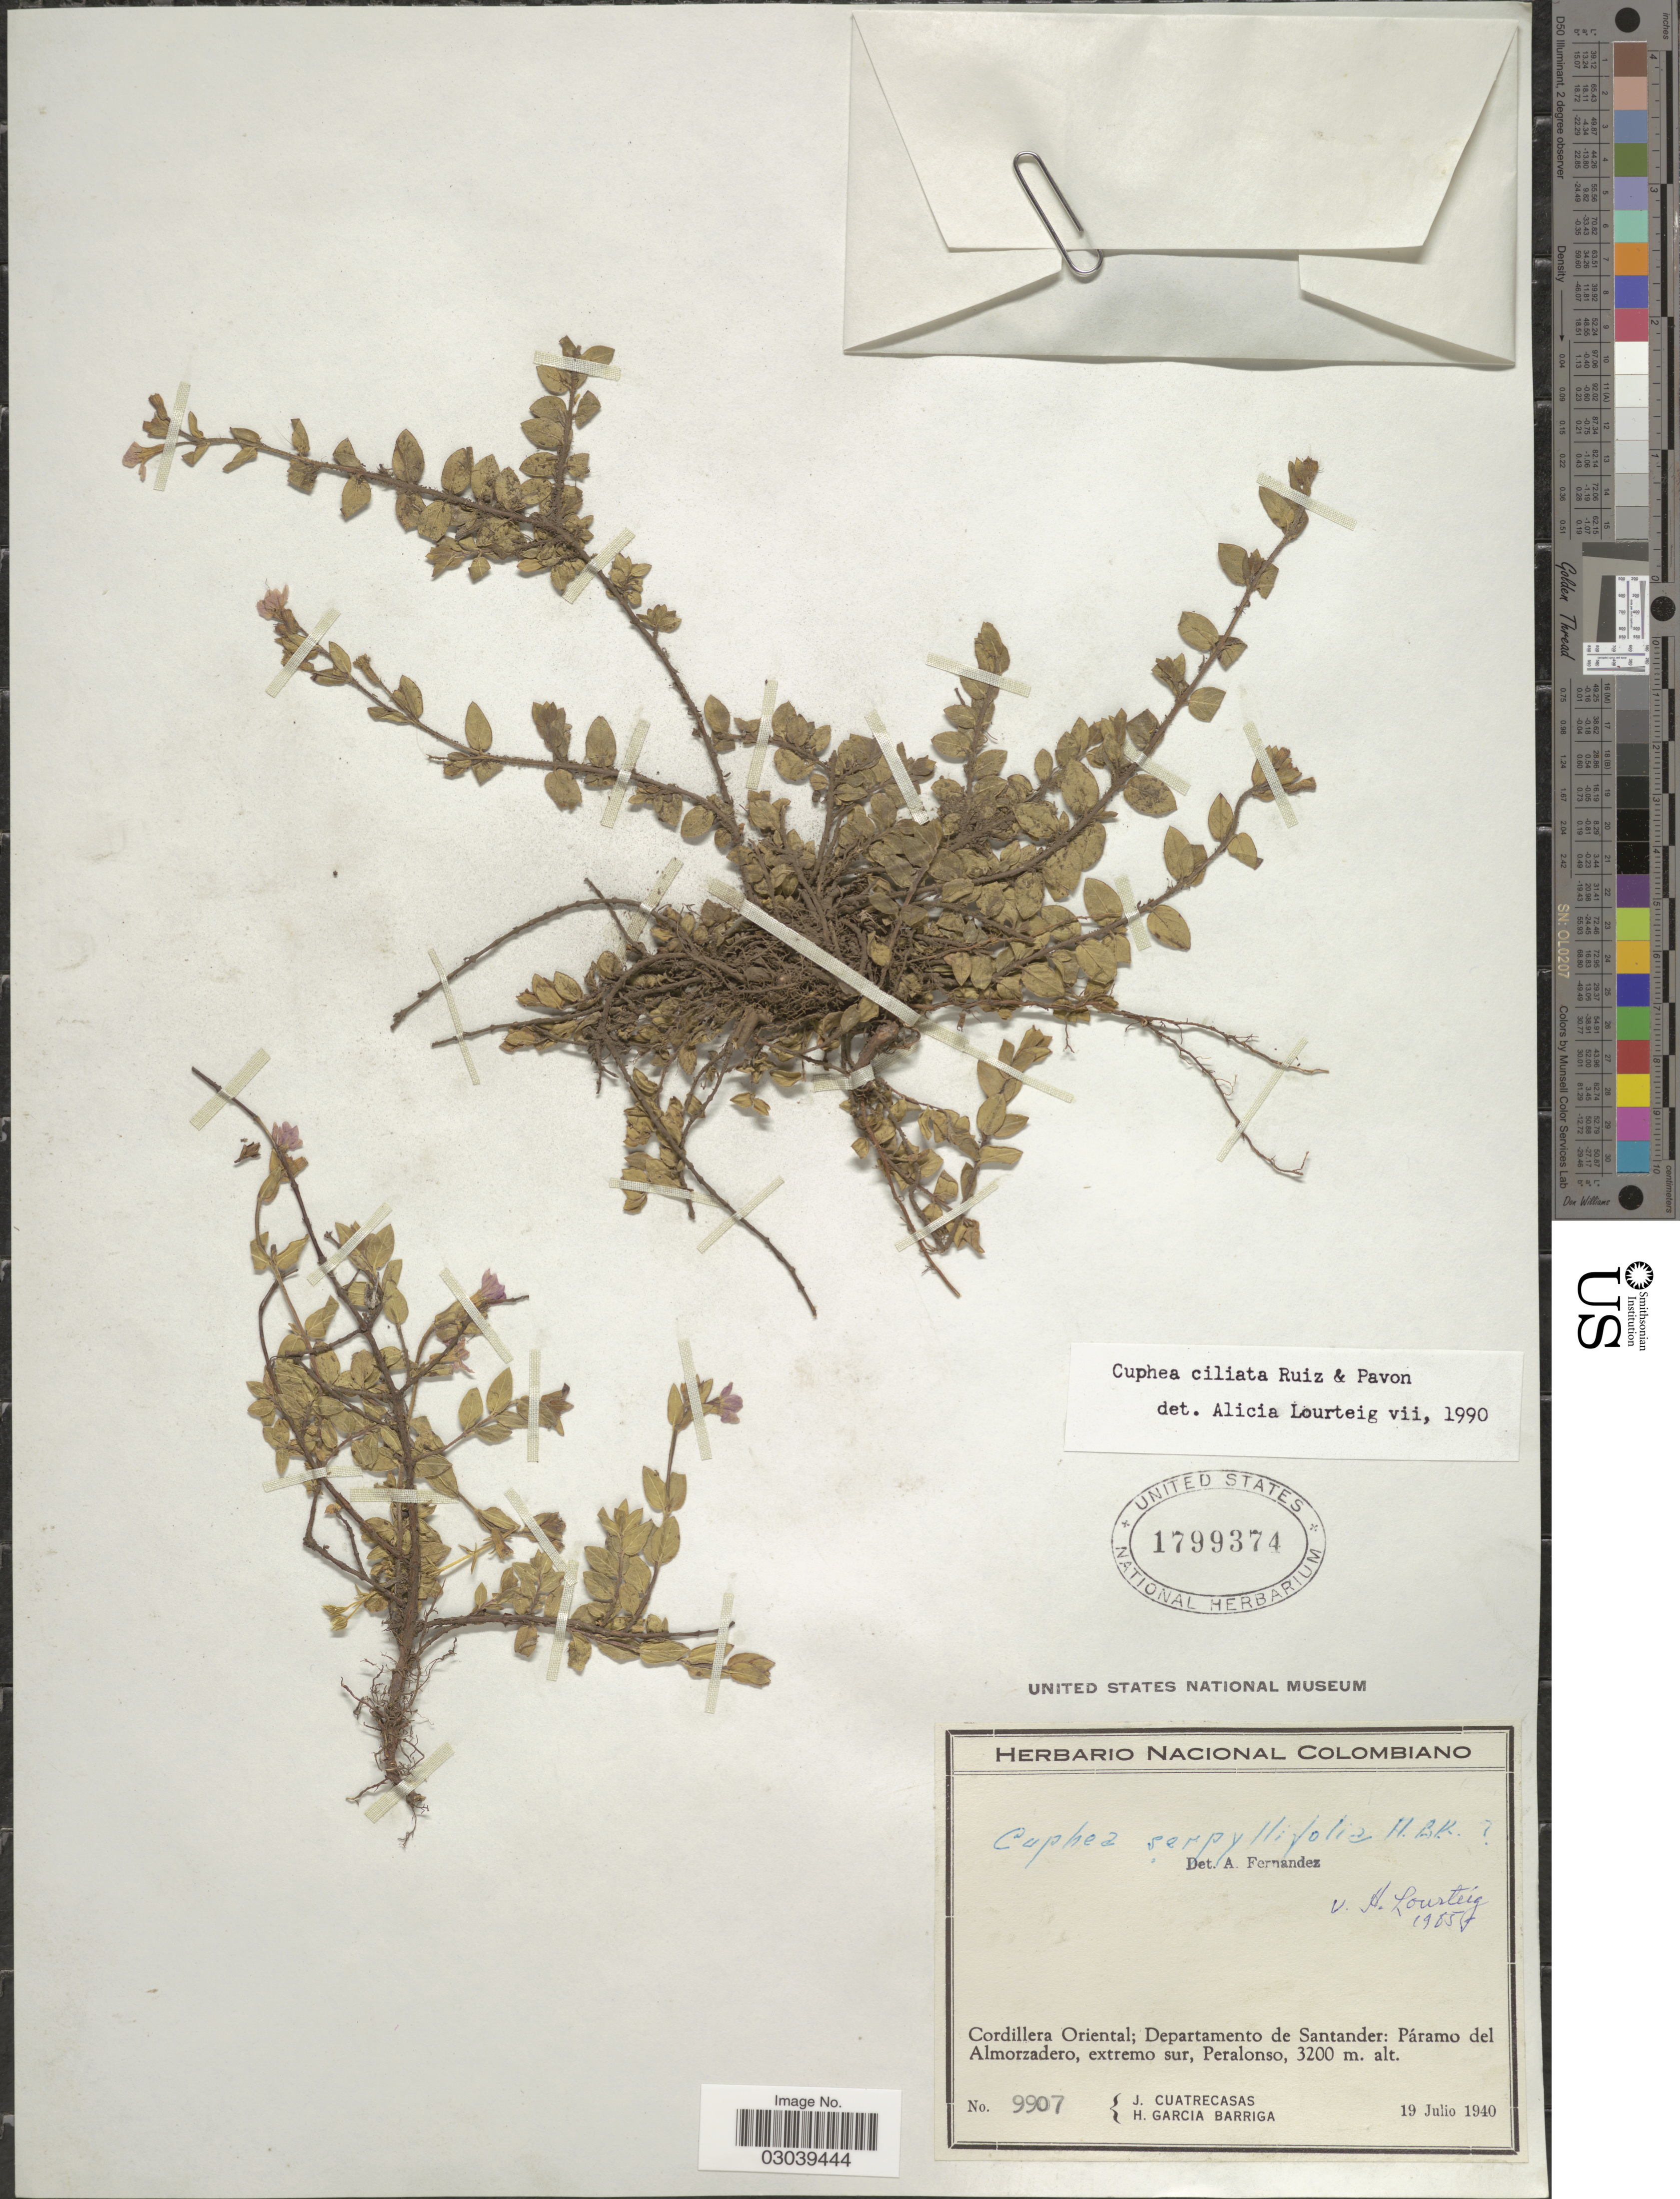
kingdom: Plantae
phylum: Tracheophyta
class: Magnoliopsida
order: Myrtales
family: Lythraceae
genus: Cuphea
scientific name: Cuphea ciliata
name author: Ruiz & Pav.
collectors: J. Cuatrecasas & H. García Barriga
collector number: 9907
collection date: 1940-07-19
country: Colombia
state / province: Santander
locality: Cordillera Oriental; Departamento de Santander: Páramo del Almorzadero, extremo sur, Peralonso.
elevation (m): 3200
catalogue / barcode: US 1799374